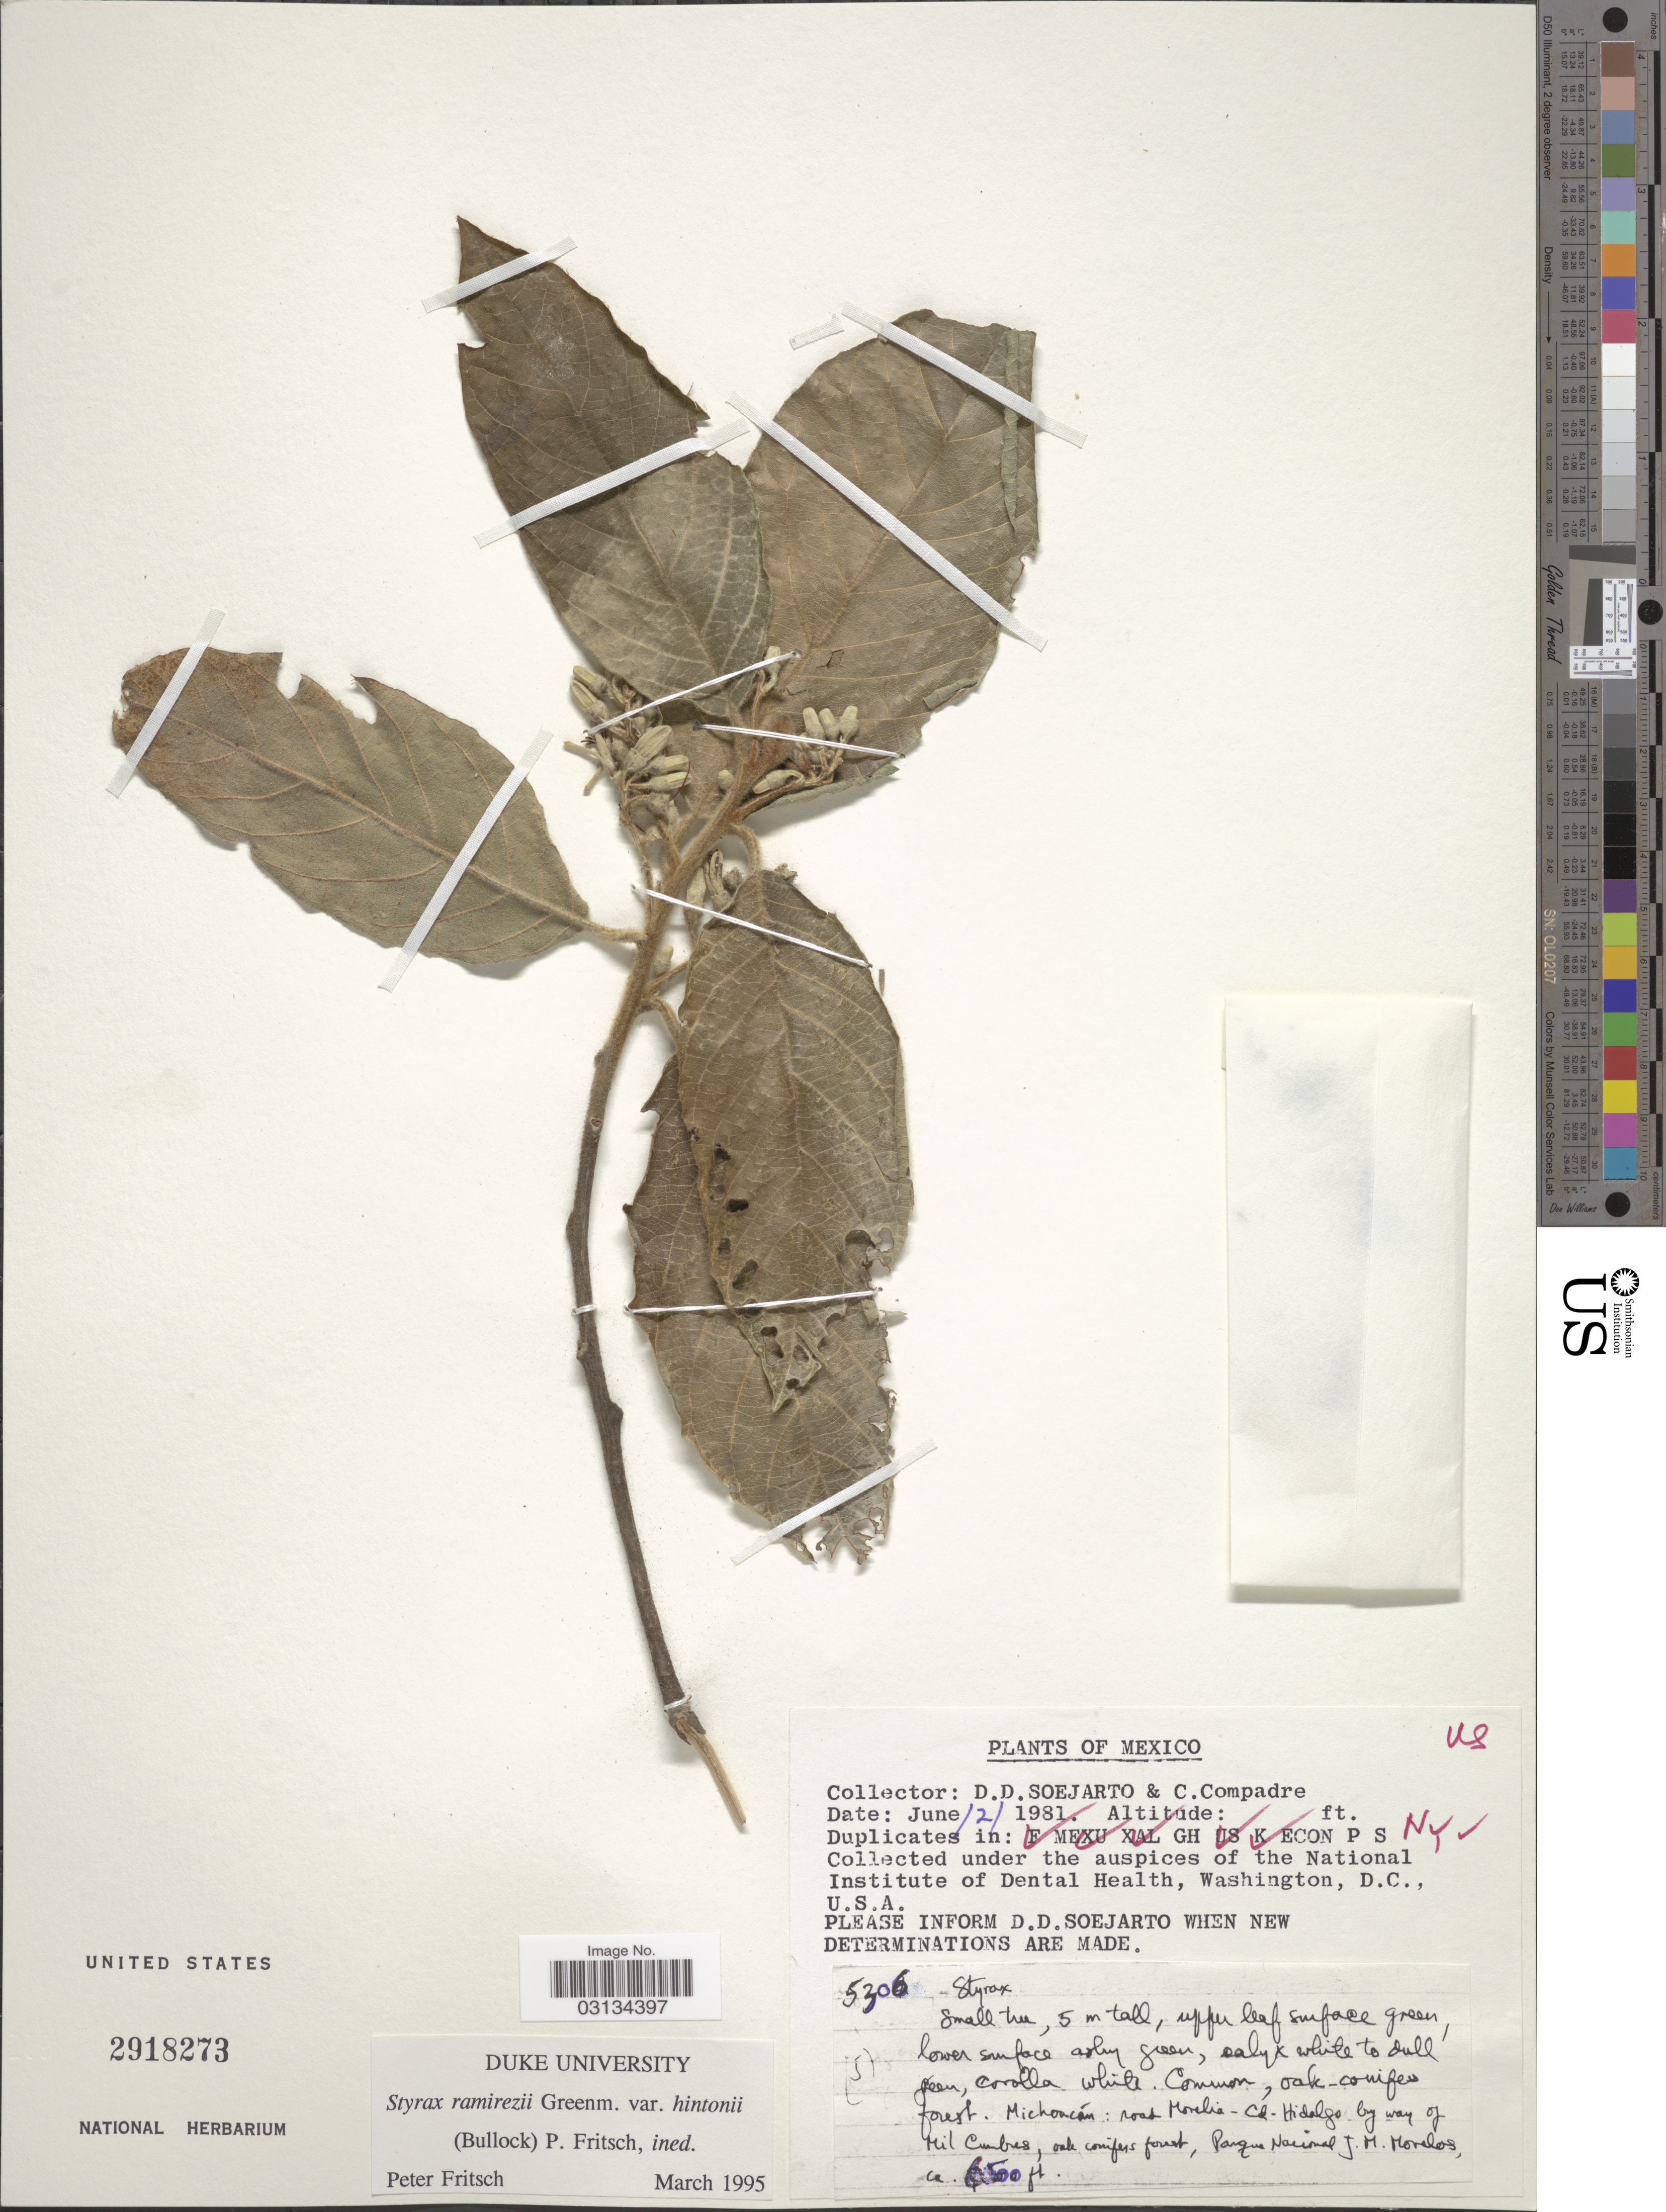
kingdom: Plantae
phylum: Tracheophyta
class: Magnoliopsida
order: Ericales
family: Styracaceae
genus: Styrax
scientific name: Styrax ramirezii var. hintonii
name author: (Greenm.) P.W. Fritsch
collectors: C. Compadre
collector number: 5306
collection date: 1981-06-02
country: Mexico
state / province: Michoacán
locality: Road Morelia - Cd. Hidalgo by way of Mil Cumbres, Parque Nacional J.M. Morelos.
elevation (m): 1981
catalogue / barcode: US 2917273